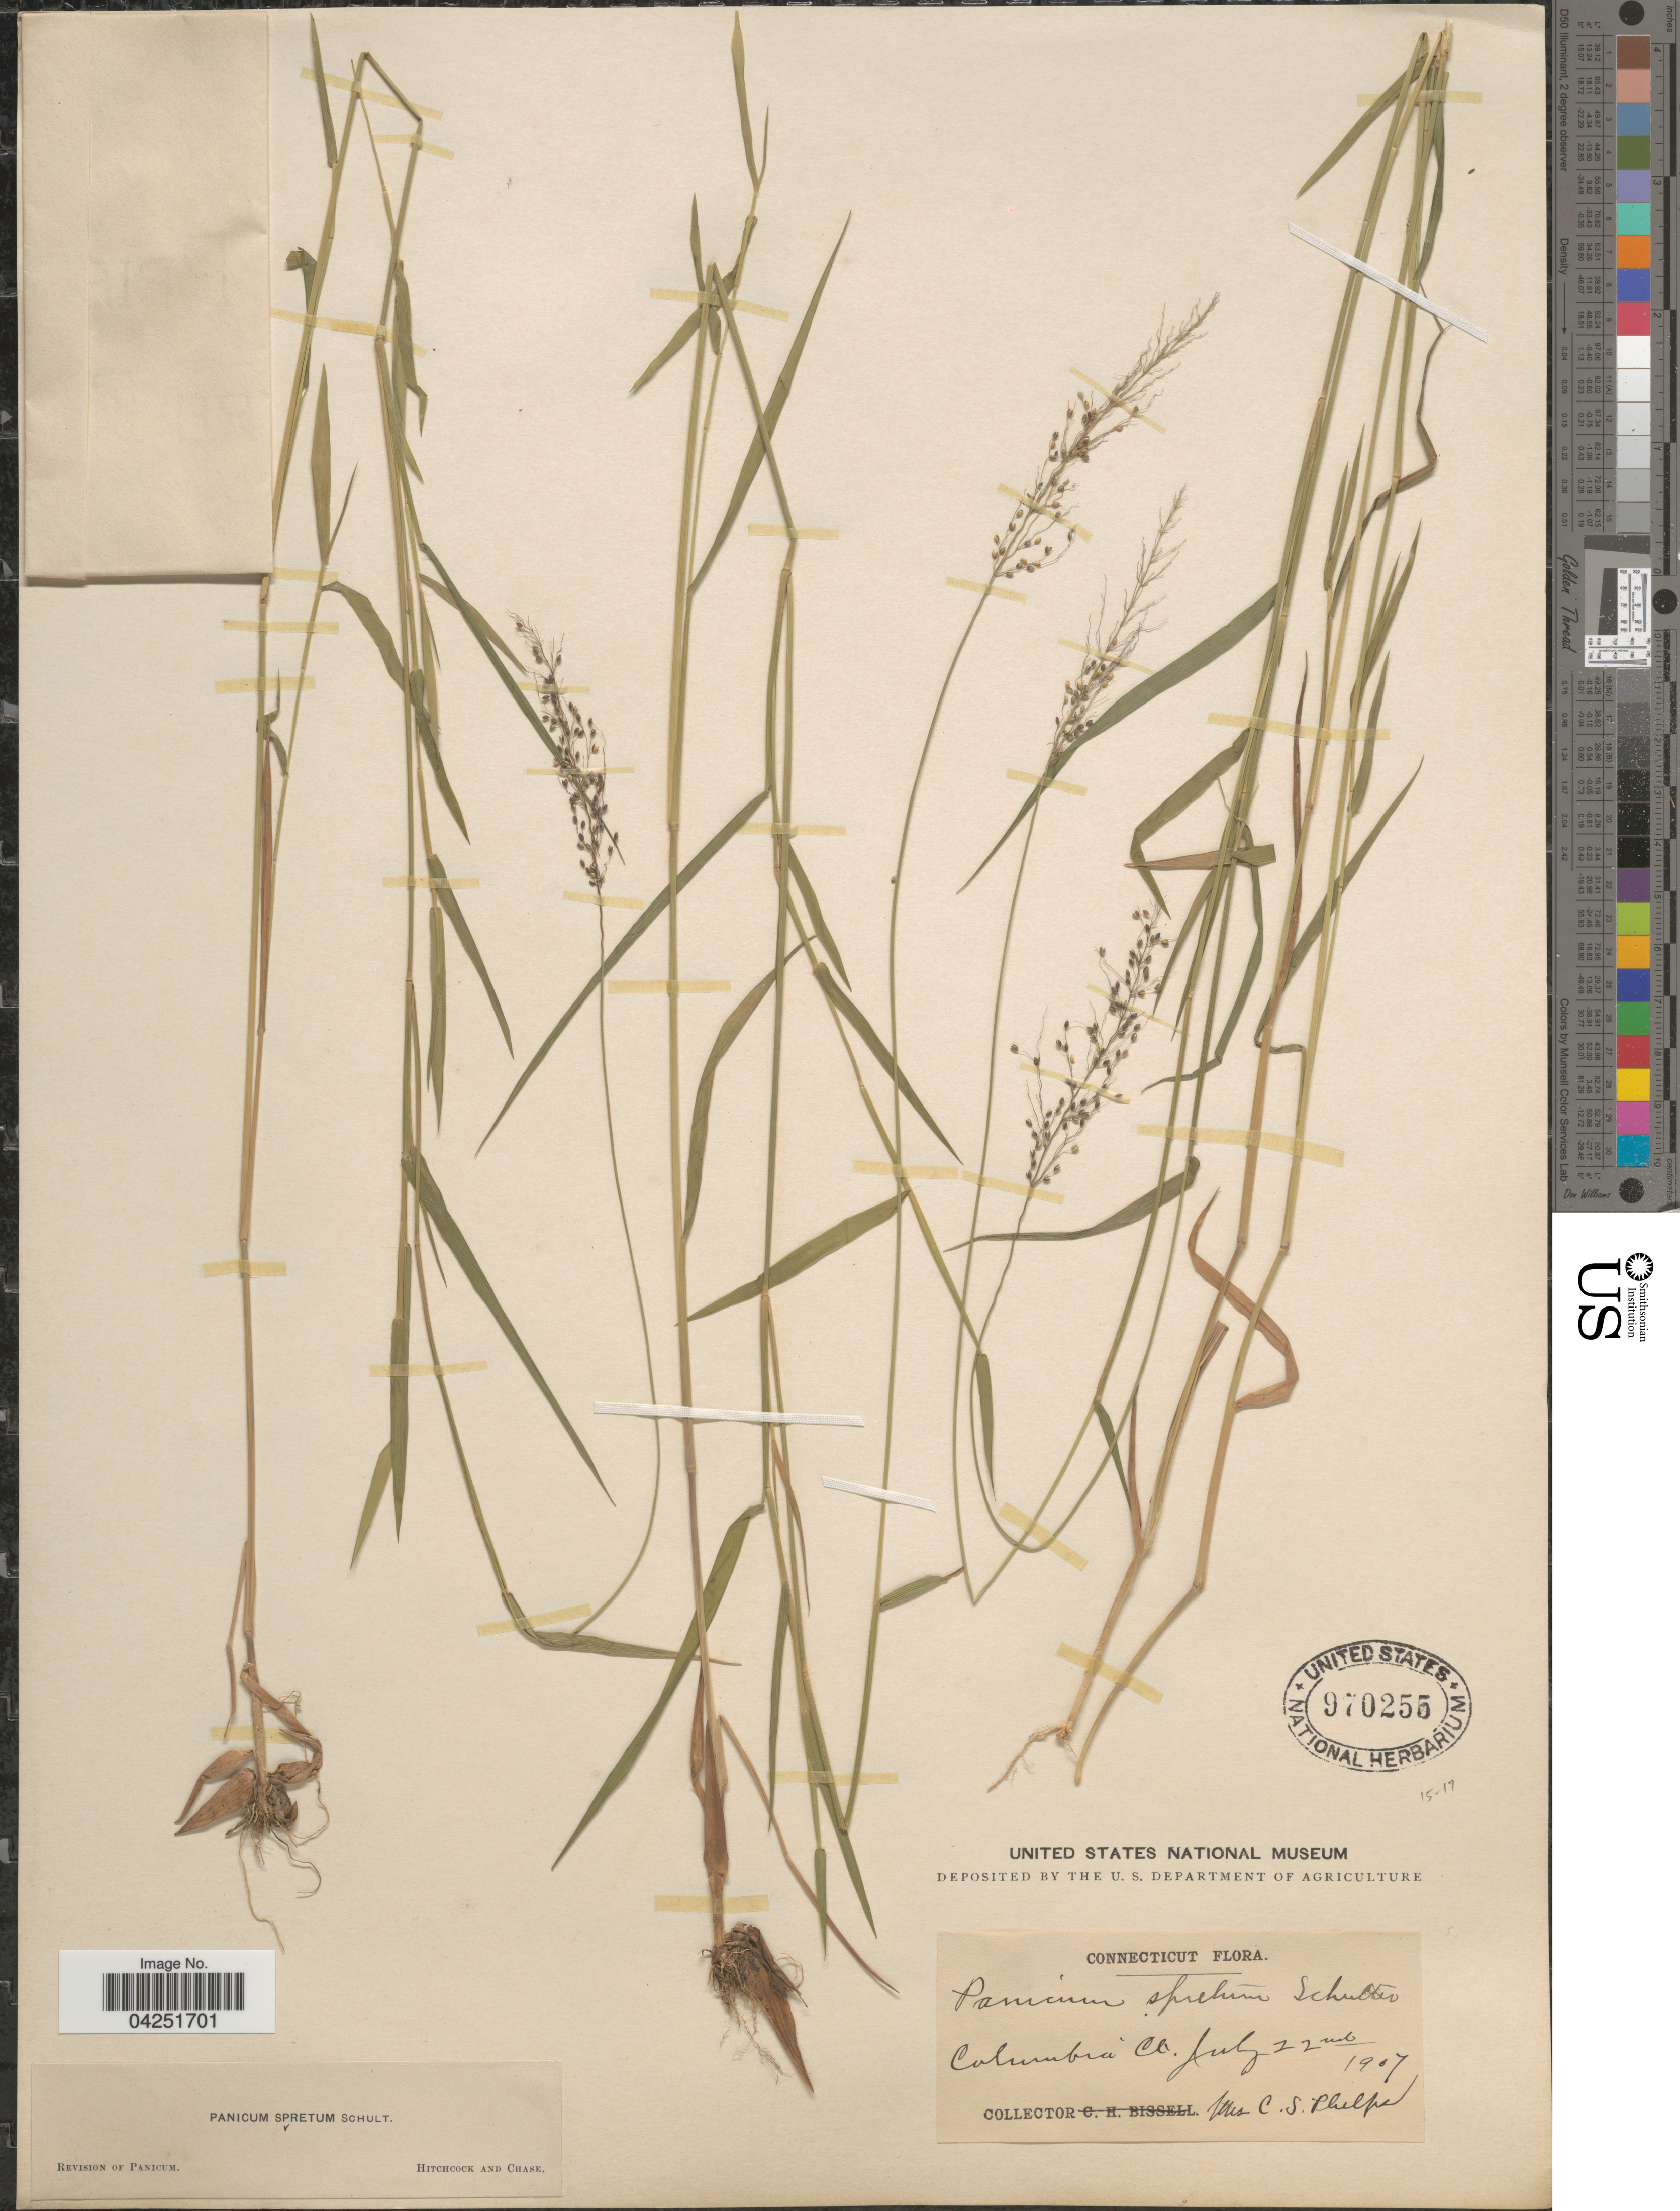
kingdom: Plantae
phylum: Tracheophyta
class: Liliopsida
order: Poales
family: Poaceae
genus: Dichanthelium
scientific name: Dichanthelium acuminatum var. densiflorum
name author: (Rand & Redfield) Gould & C.A. Clark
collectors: C. Phelps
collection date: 1907-07-22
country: United States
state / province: Connecticut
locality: Columbia Co.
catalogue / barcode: US 970255